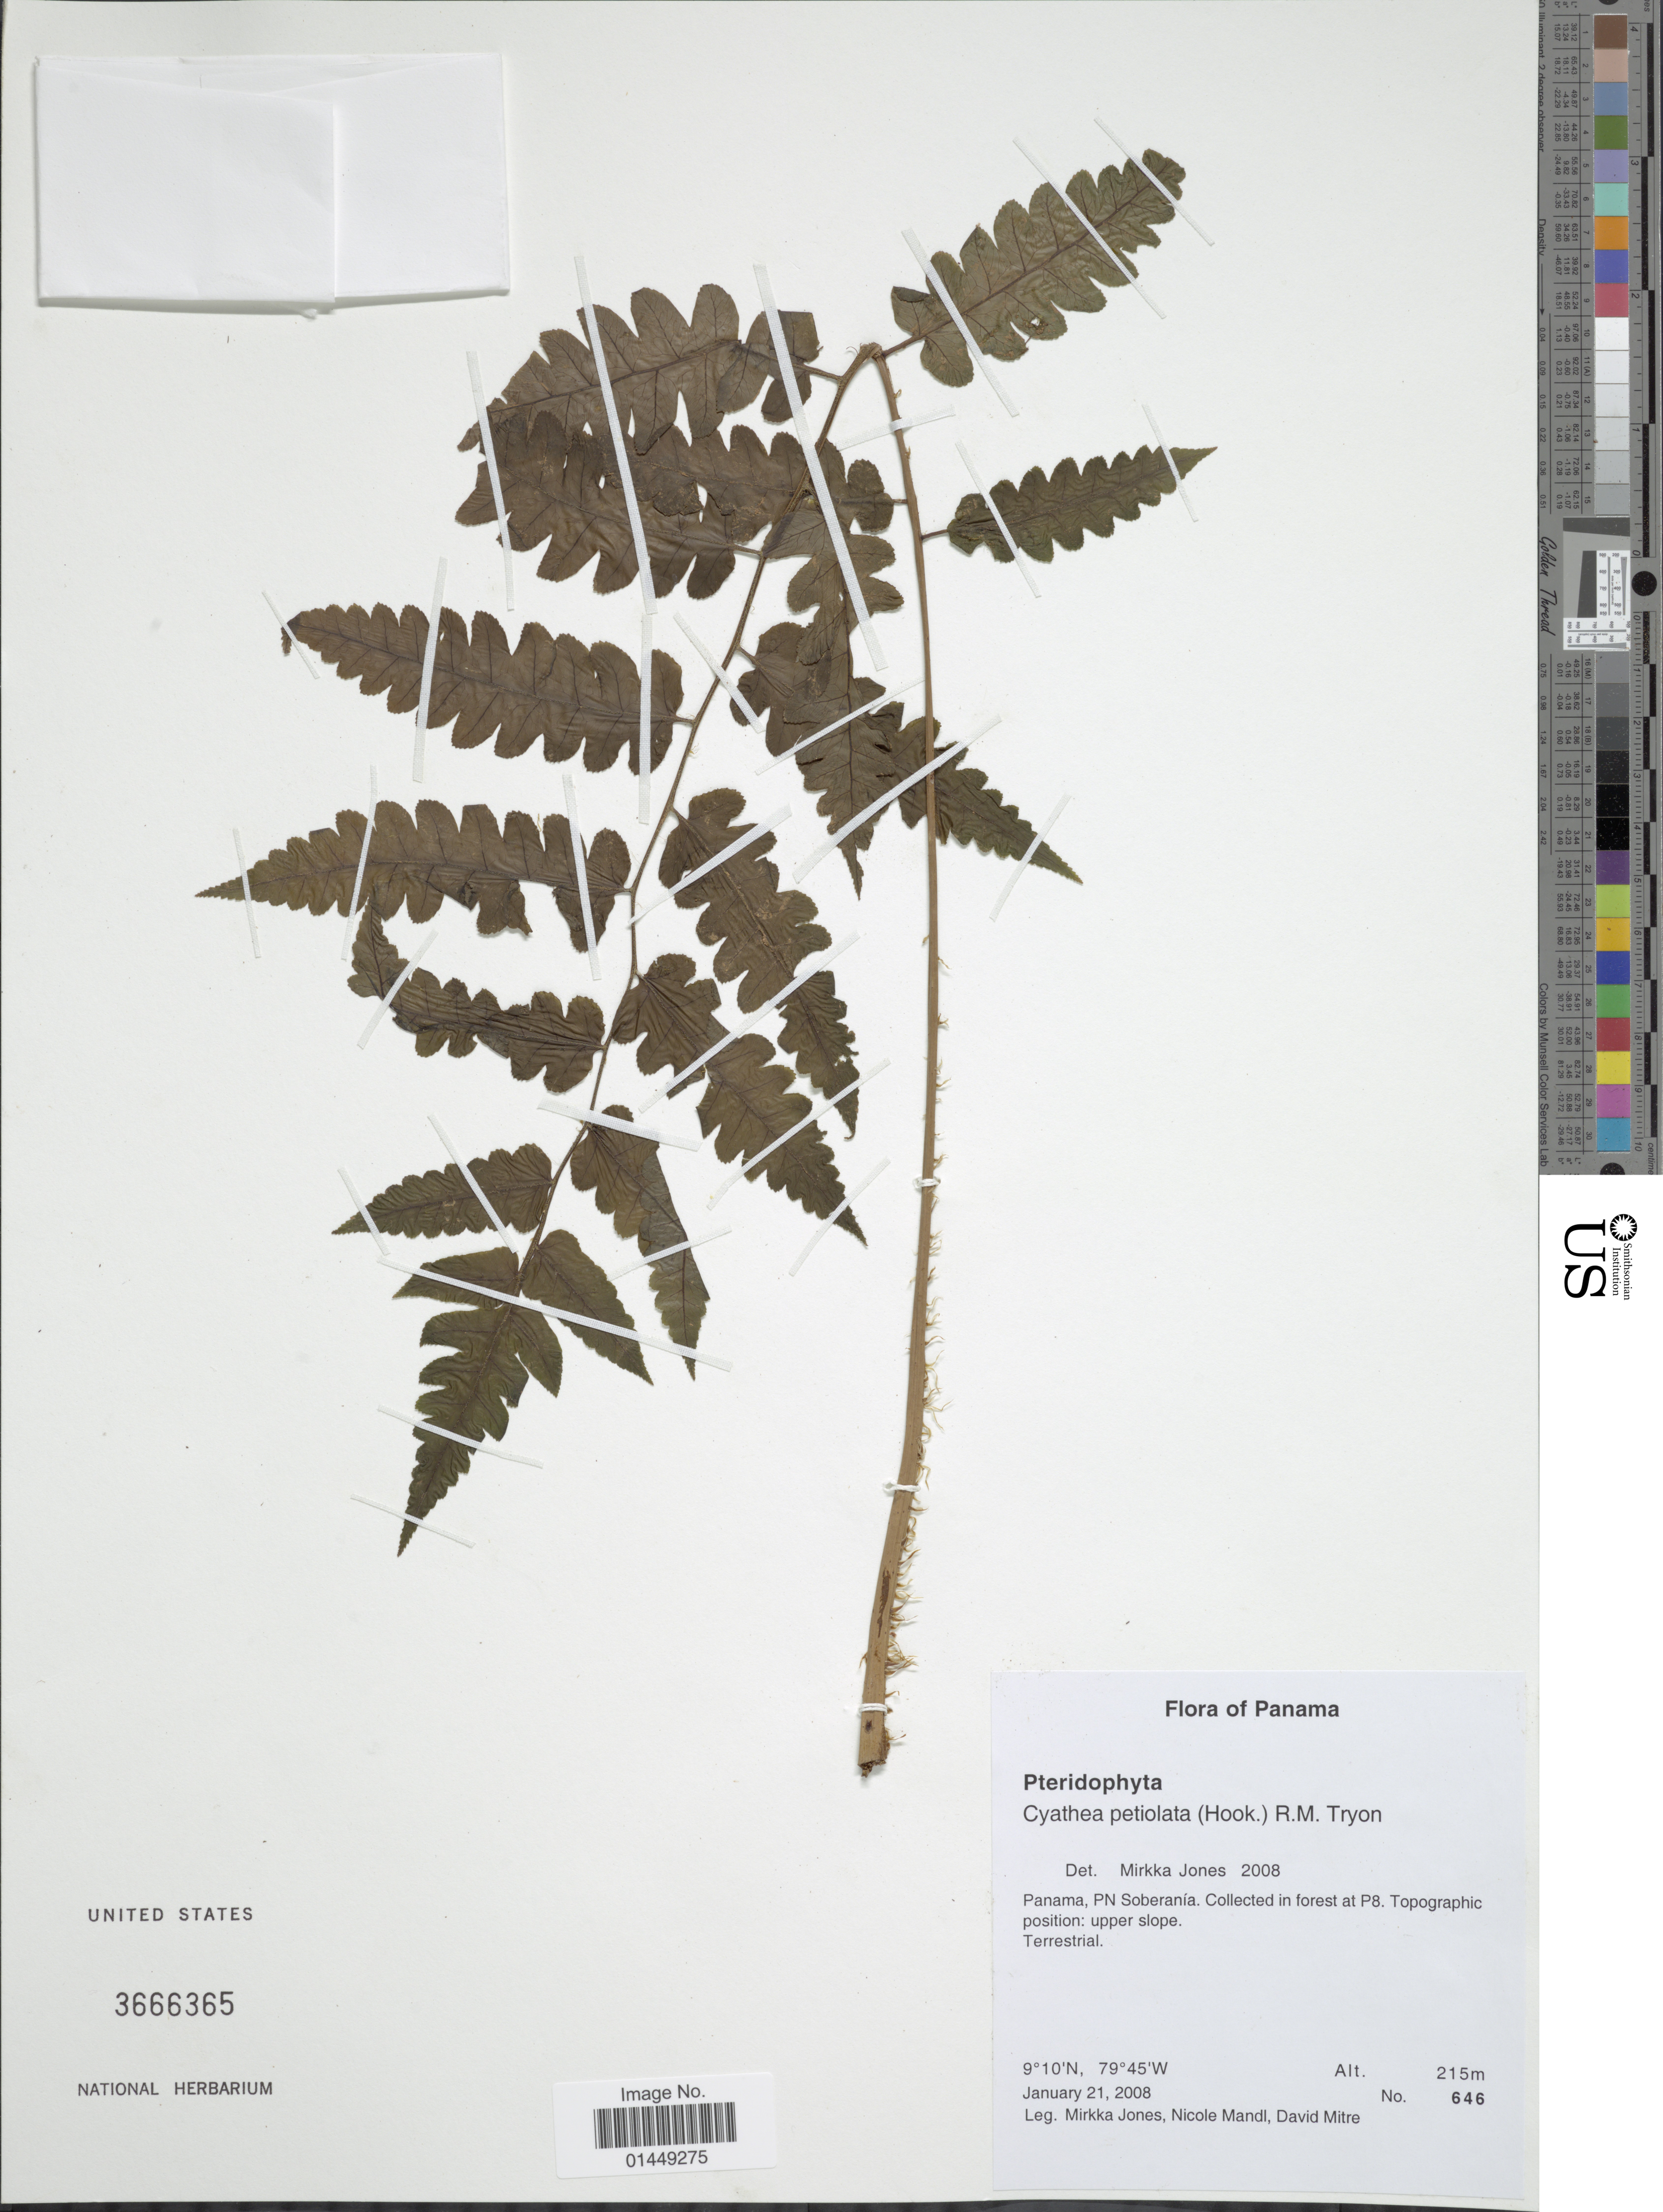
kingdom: Plantae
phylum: Tracheophyta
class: Polypodiopsida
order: Cyatheales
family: Cyatheaceae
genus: Cyathea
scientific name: Cyathea petiolata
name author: (Hook.) R.M. Tryon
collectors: M. Jones, N. Mandl & D. Mitre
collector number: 646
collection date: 2008-01-21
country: Panama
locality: Panama, PN Soberanía. Collected in forest at P8. Topographic position: upper slope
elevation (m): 215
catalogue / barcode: US 3666365